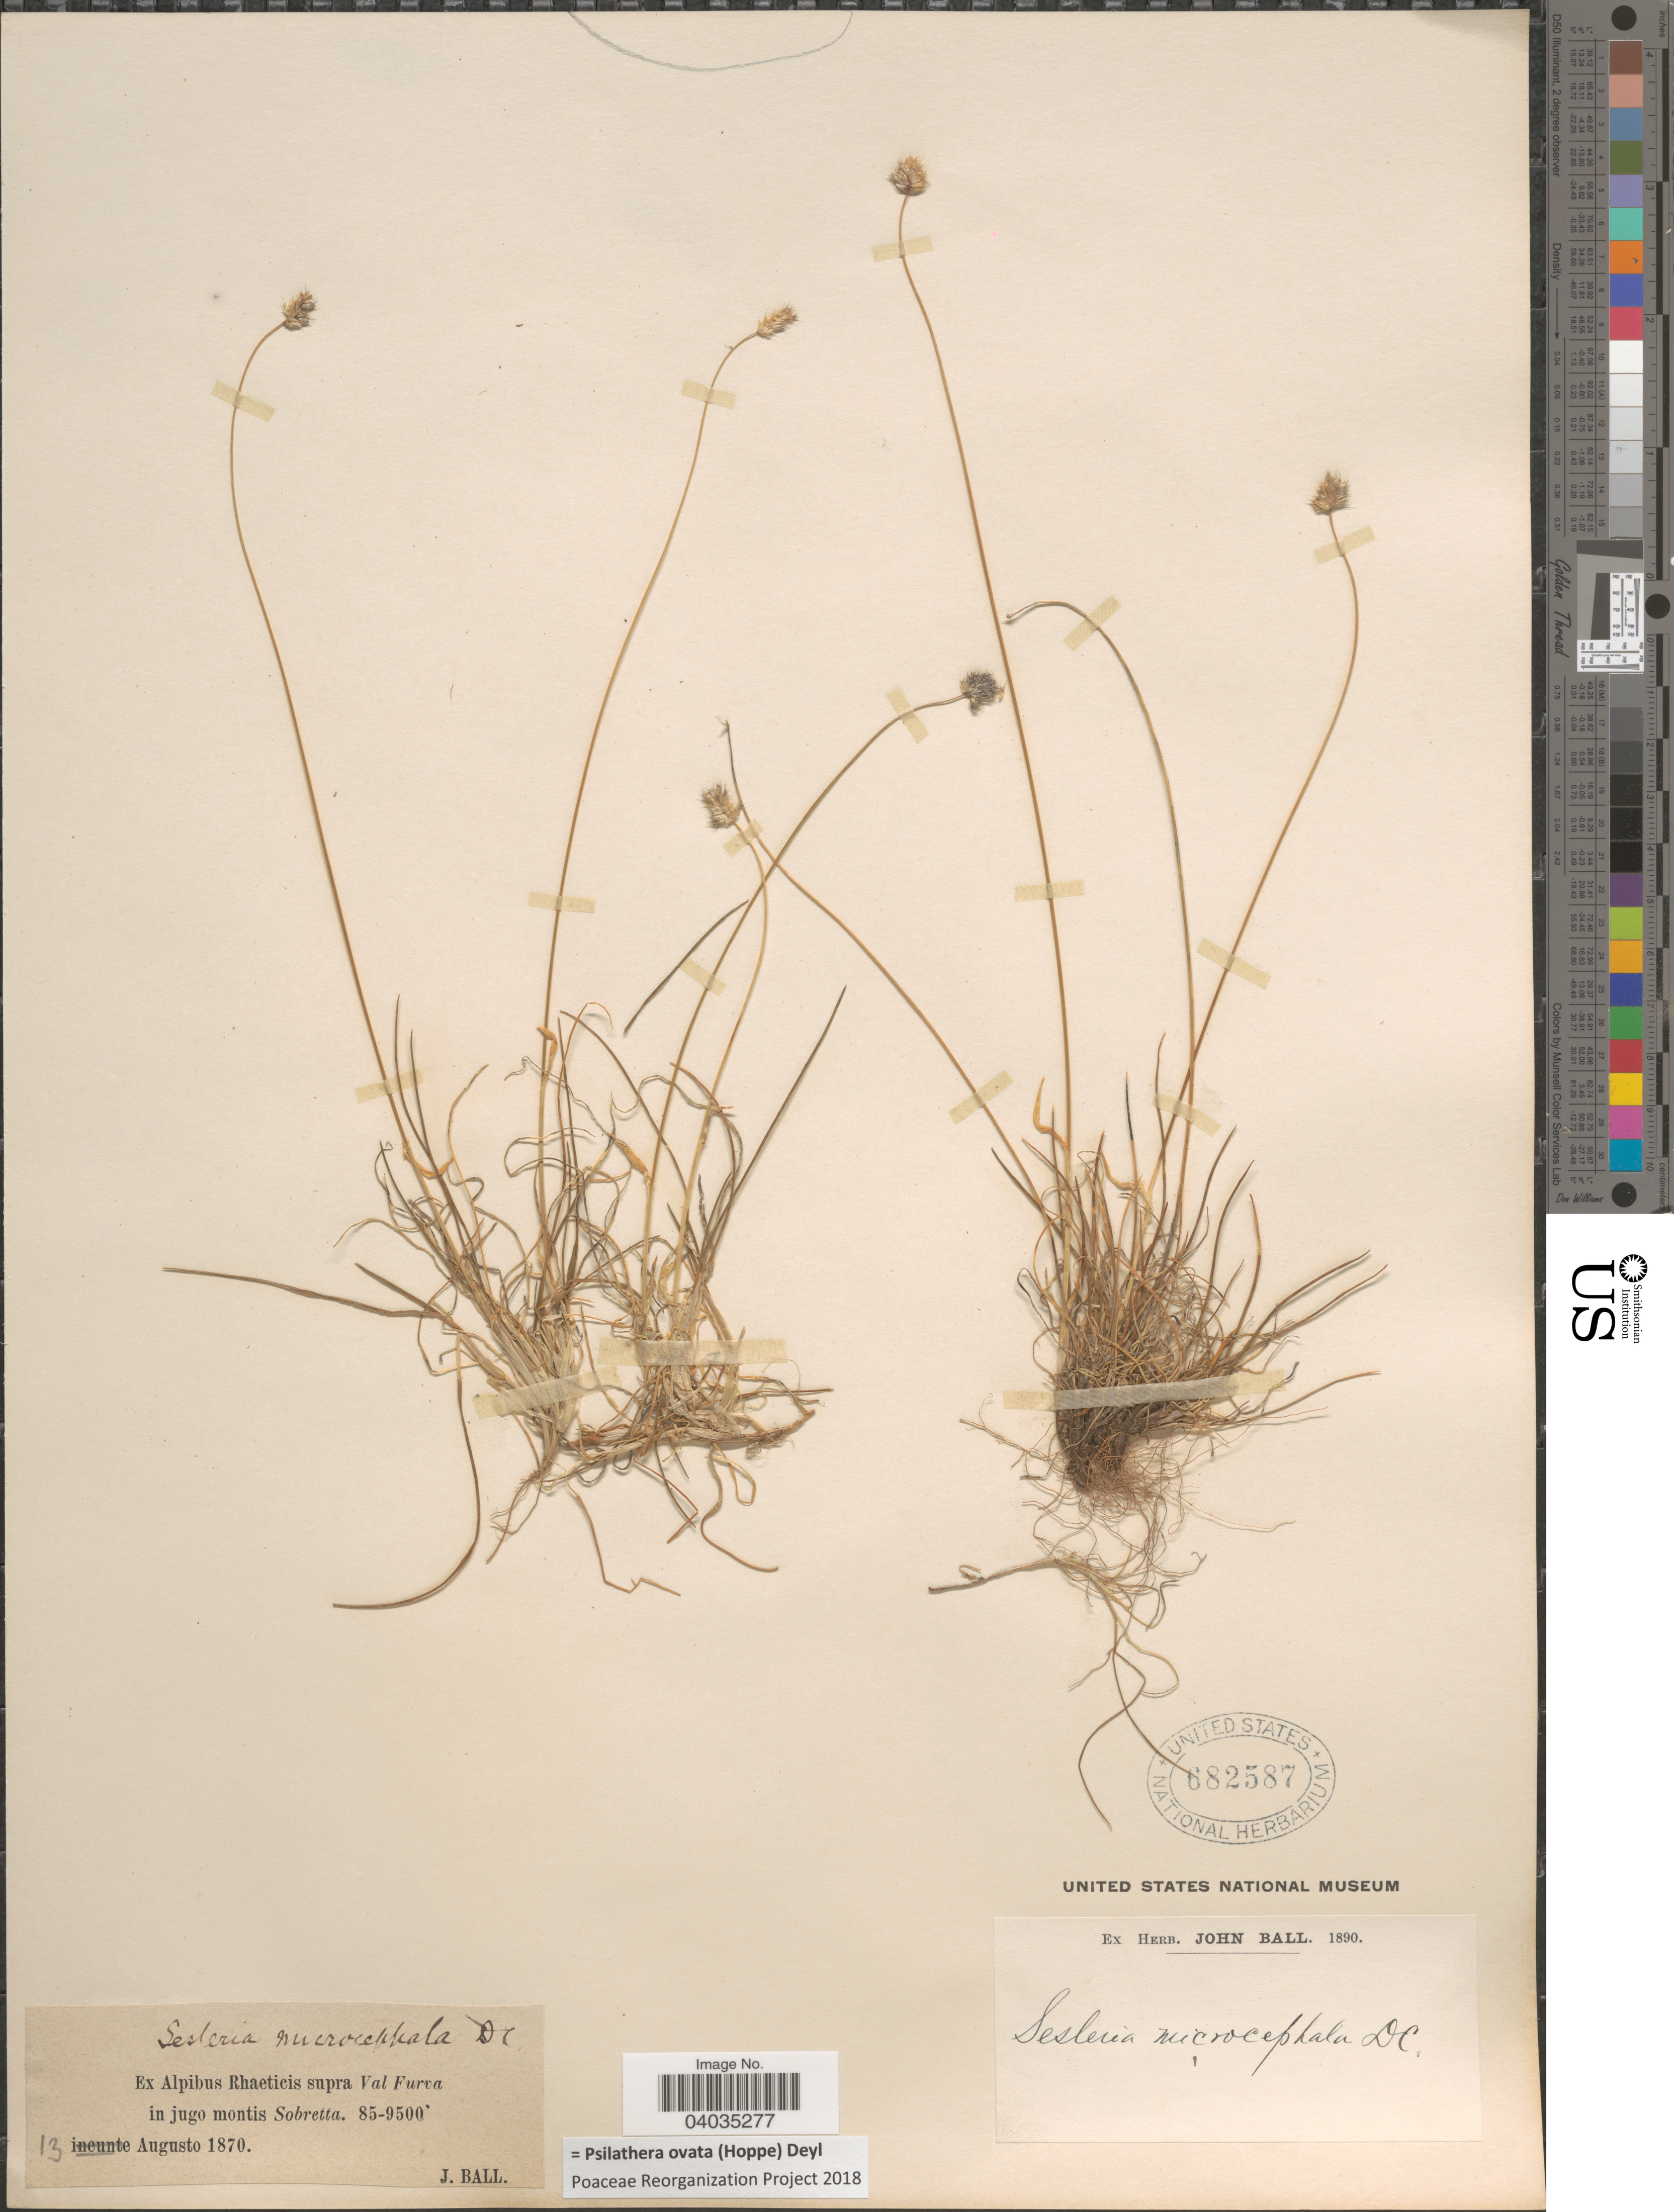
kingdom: Plantae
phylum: Tracheophyta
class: Liliopsida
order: Poales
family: Poaceae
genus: Psilathera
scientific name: Psilathera ovata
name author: (Hoppe) Deyl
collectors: J. Ball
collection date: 1870-08-13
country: Italy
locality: Ex Alpibus Rhaeticis supra Val Furva in jugo montis Sobretta.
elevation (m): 2591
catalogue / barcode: US 682587